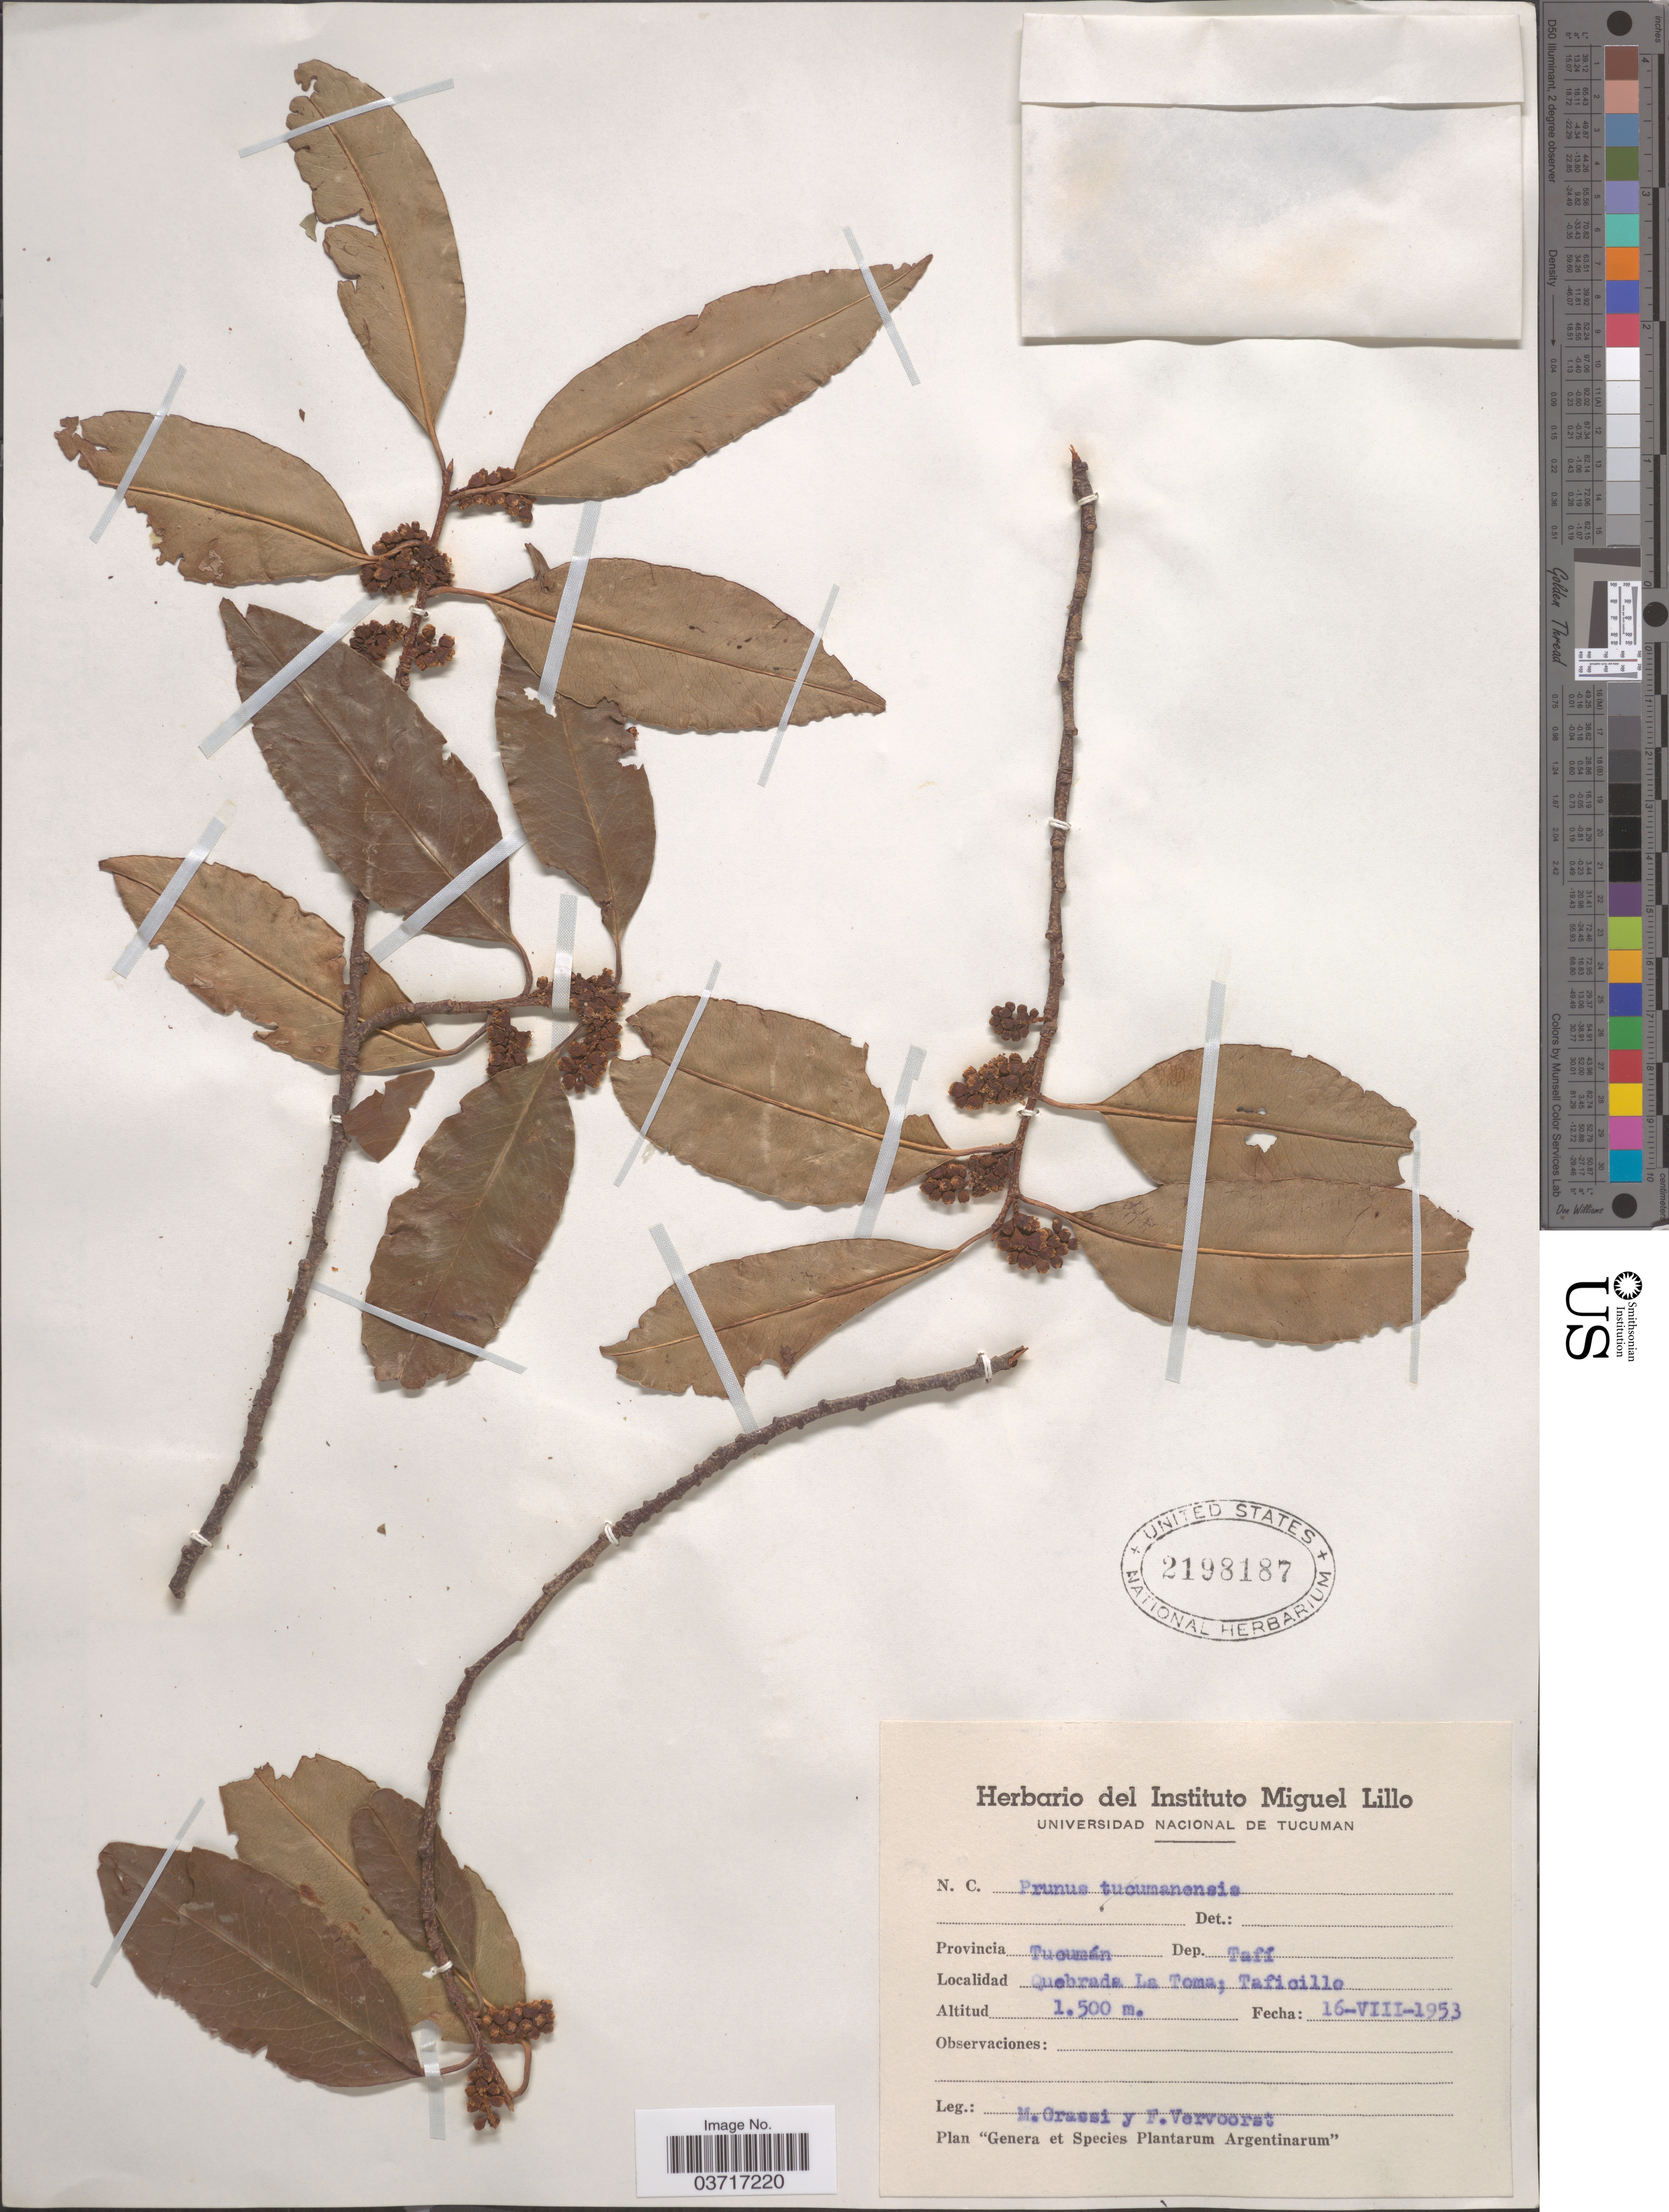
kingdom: Plantae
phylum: Tracheophyta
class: Magnoliopsida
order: Rosales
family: Rosaceae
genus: Prunus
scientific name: Prunus tucumanensis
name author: Lillo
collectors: M. Grassi & F. Vervoorst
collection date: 1953-08-16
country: Argentina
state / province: Tucuman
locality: Dep. Tafí. Quebrada La Toma; Taficillo.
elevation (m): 1500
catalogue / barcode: US 2198187